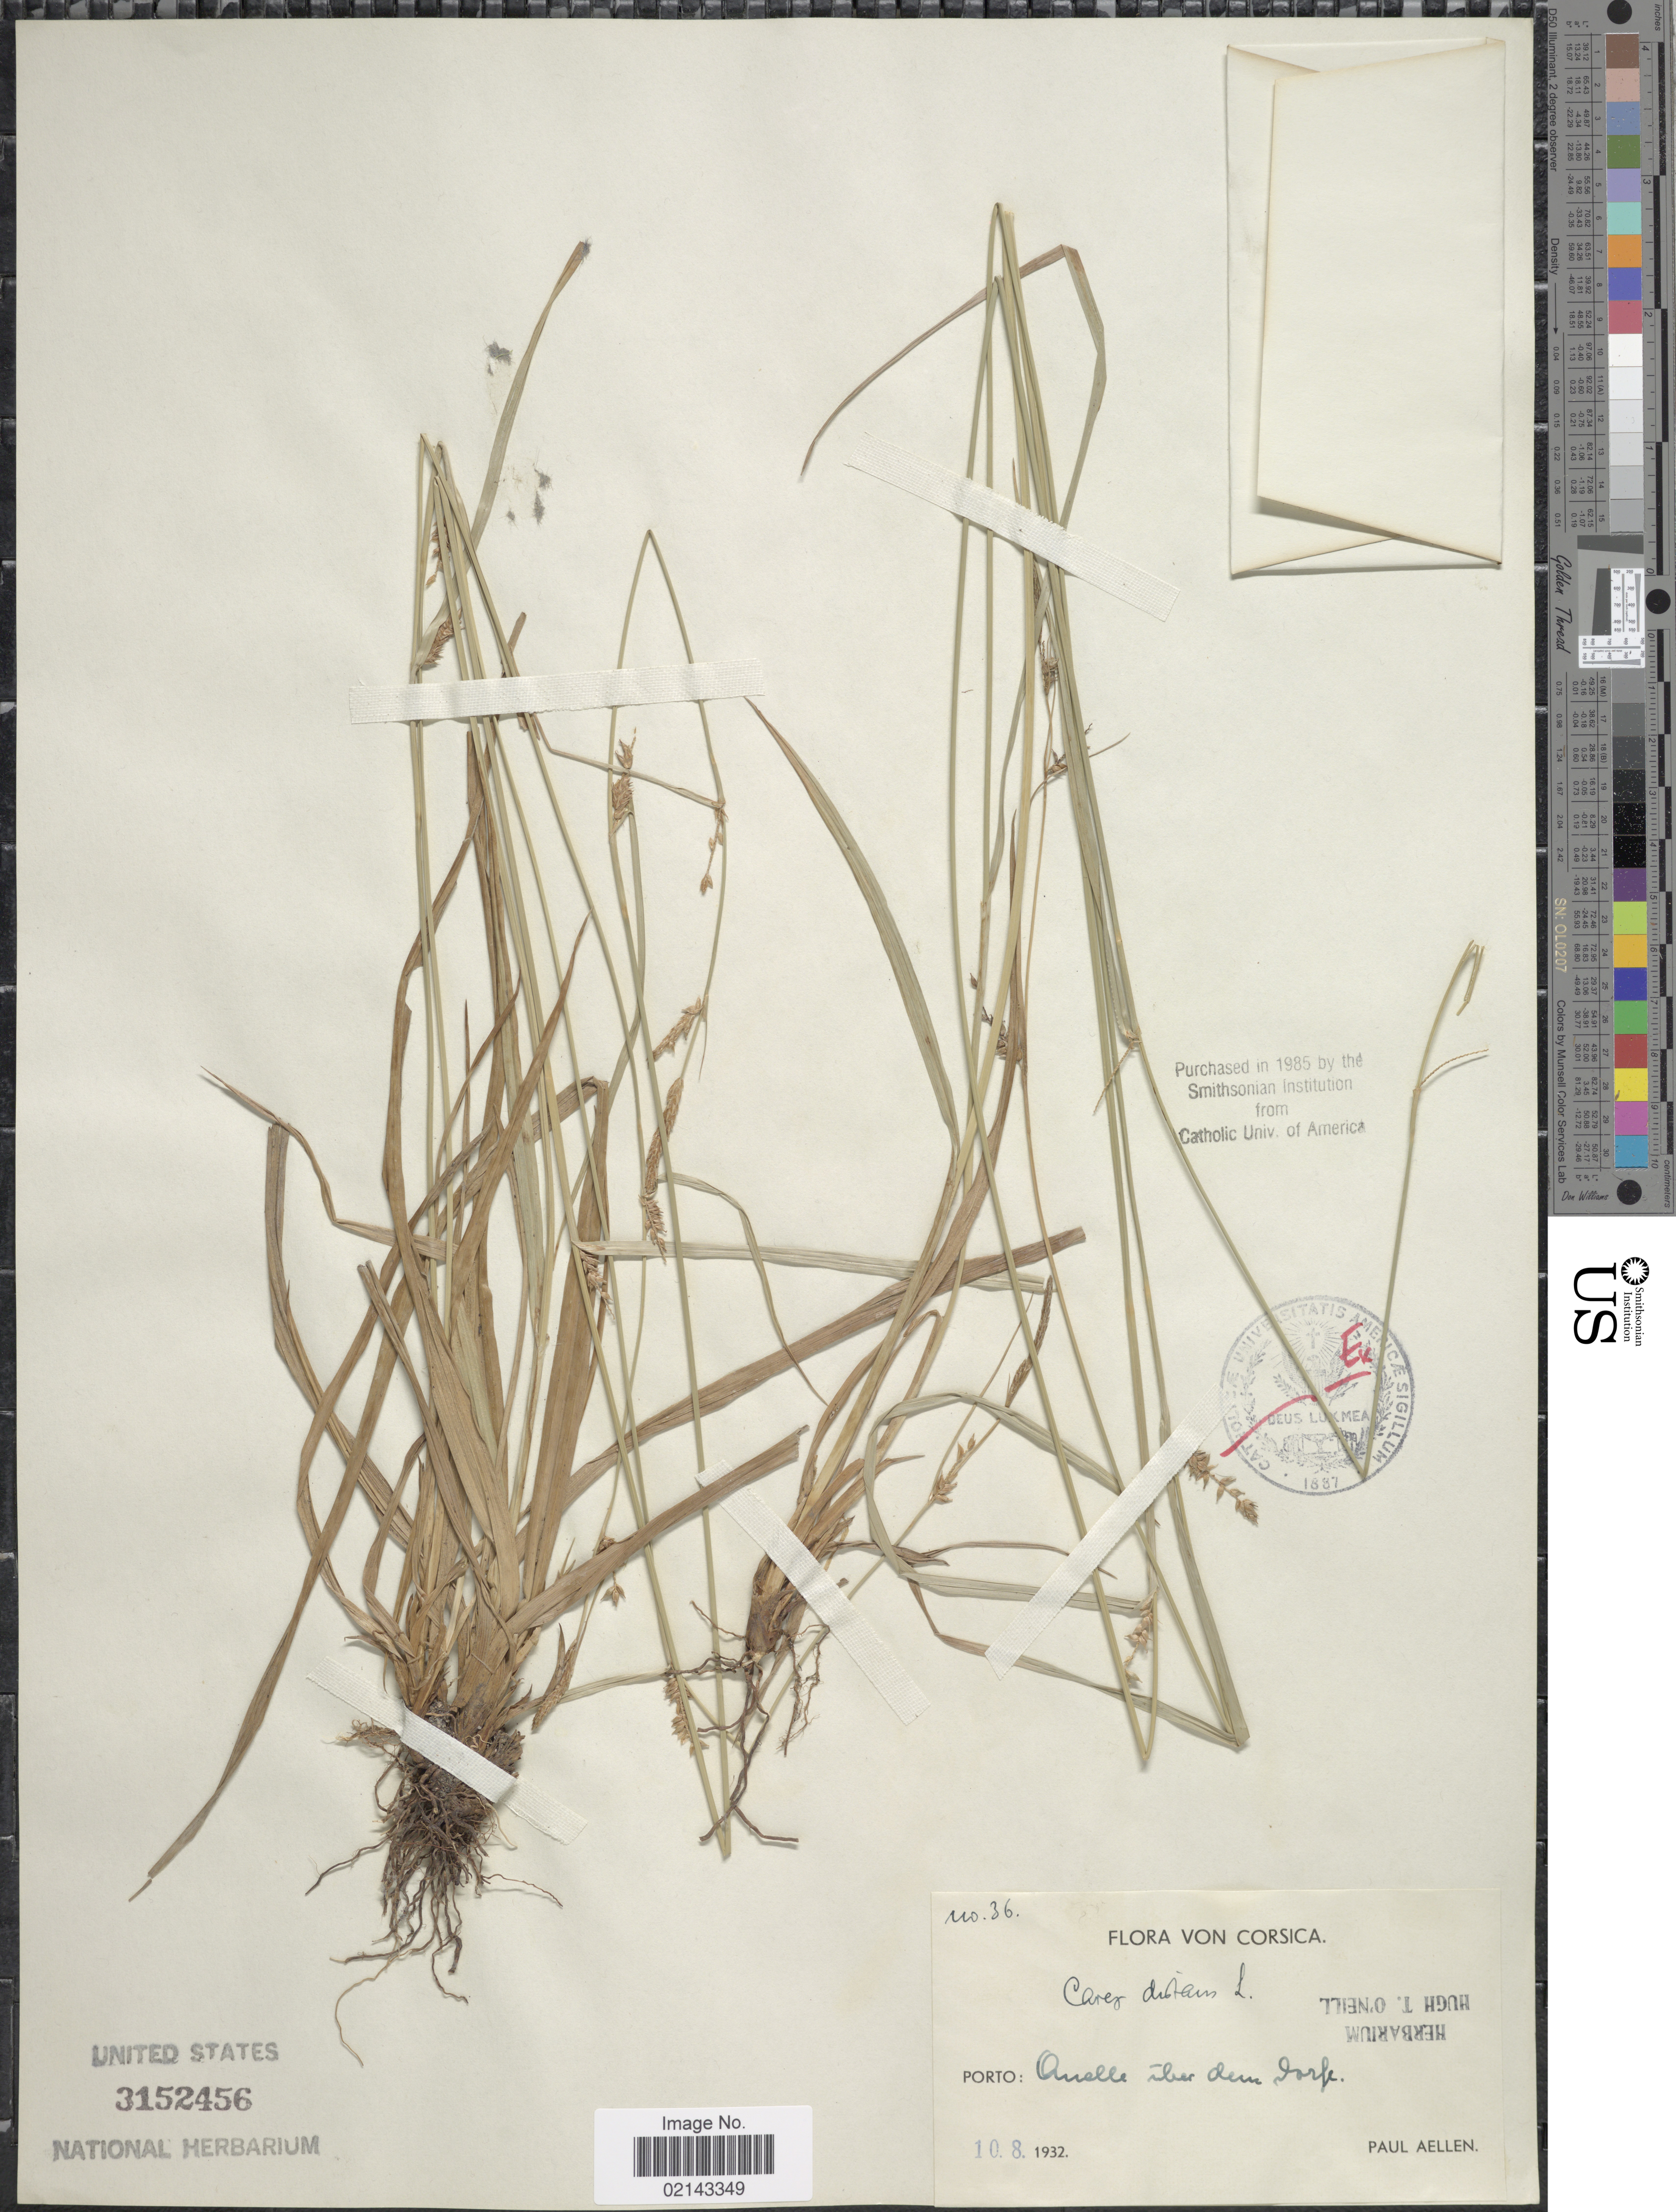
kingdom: Plantae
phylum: Tracheophyta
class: Liliopsida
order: Poales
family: Cyperaceae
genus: Carex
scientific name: Carex distans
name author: L.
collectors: P. Aellen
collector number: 36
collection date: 1932-08-10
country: France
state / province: Corsica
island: Corse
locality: Onelle über dem dorfe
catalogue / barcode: US 3152456